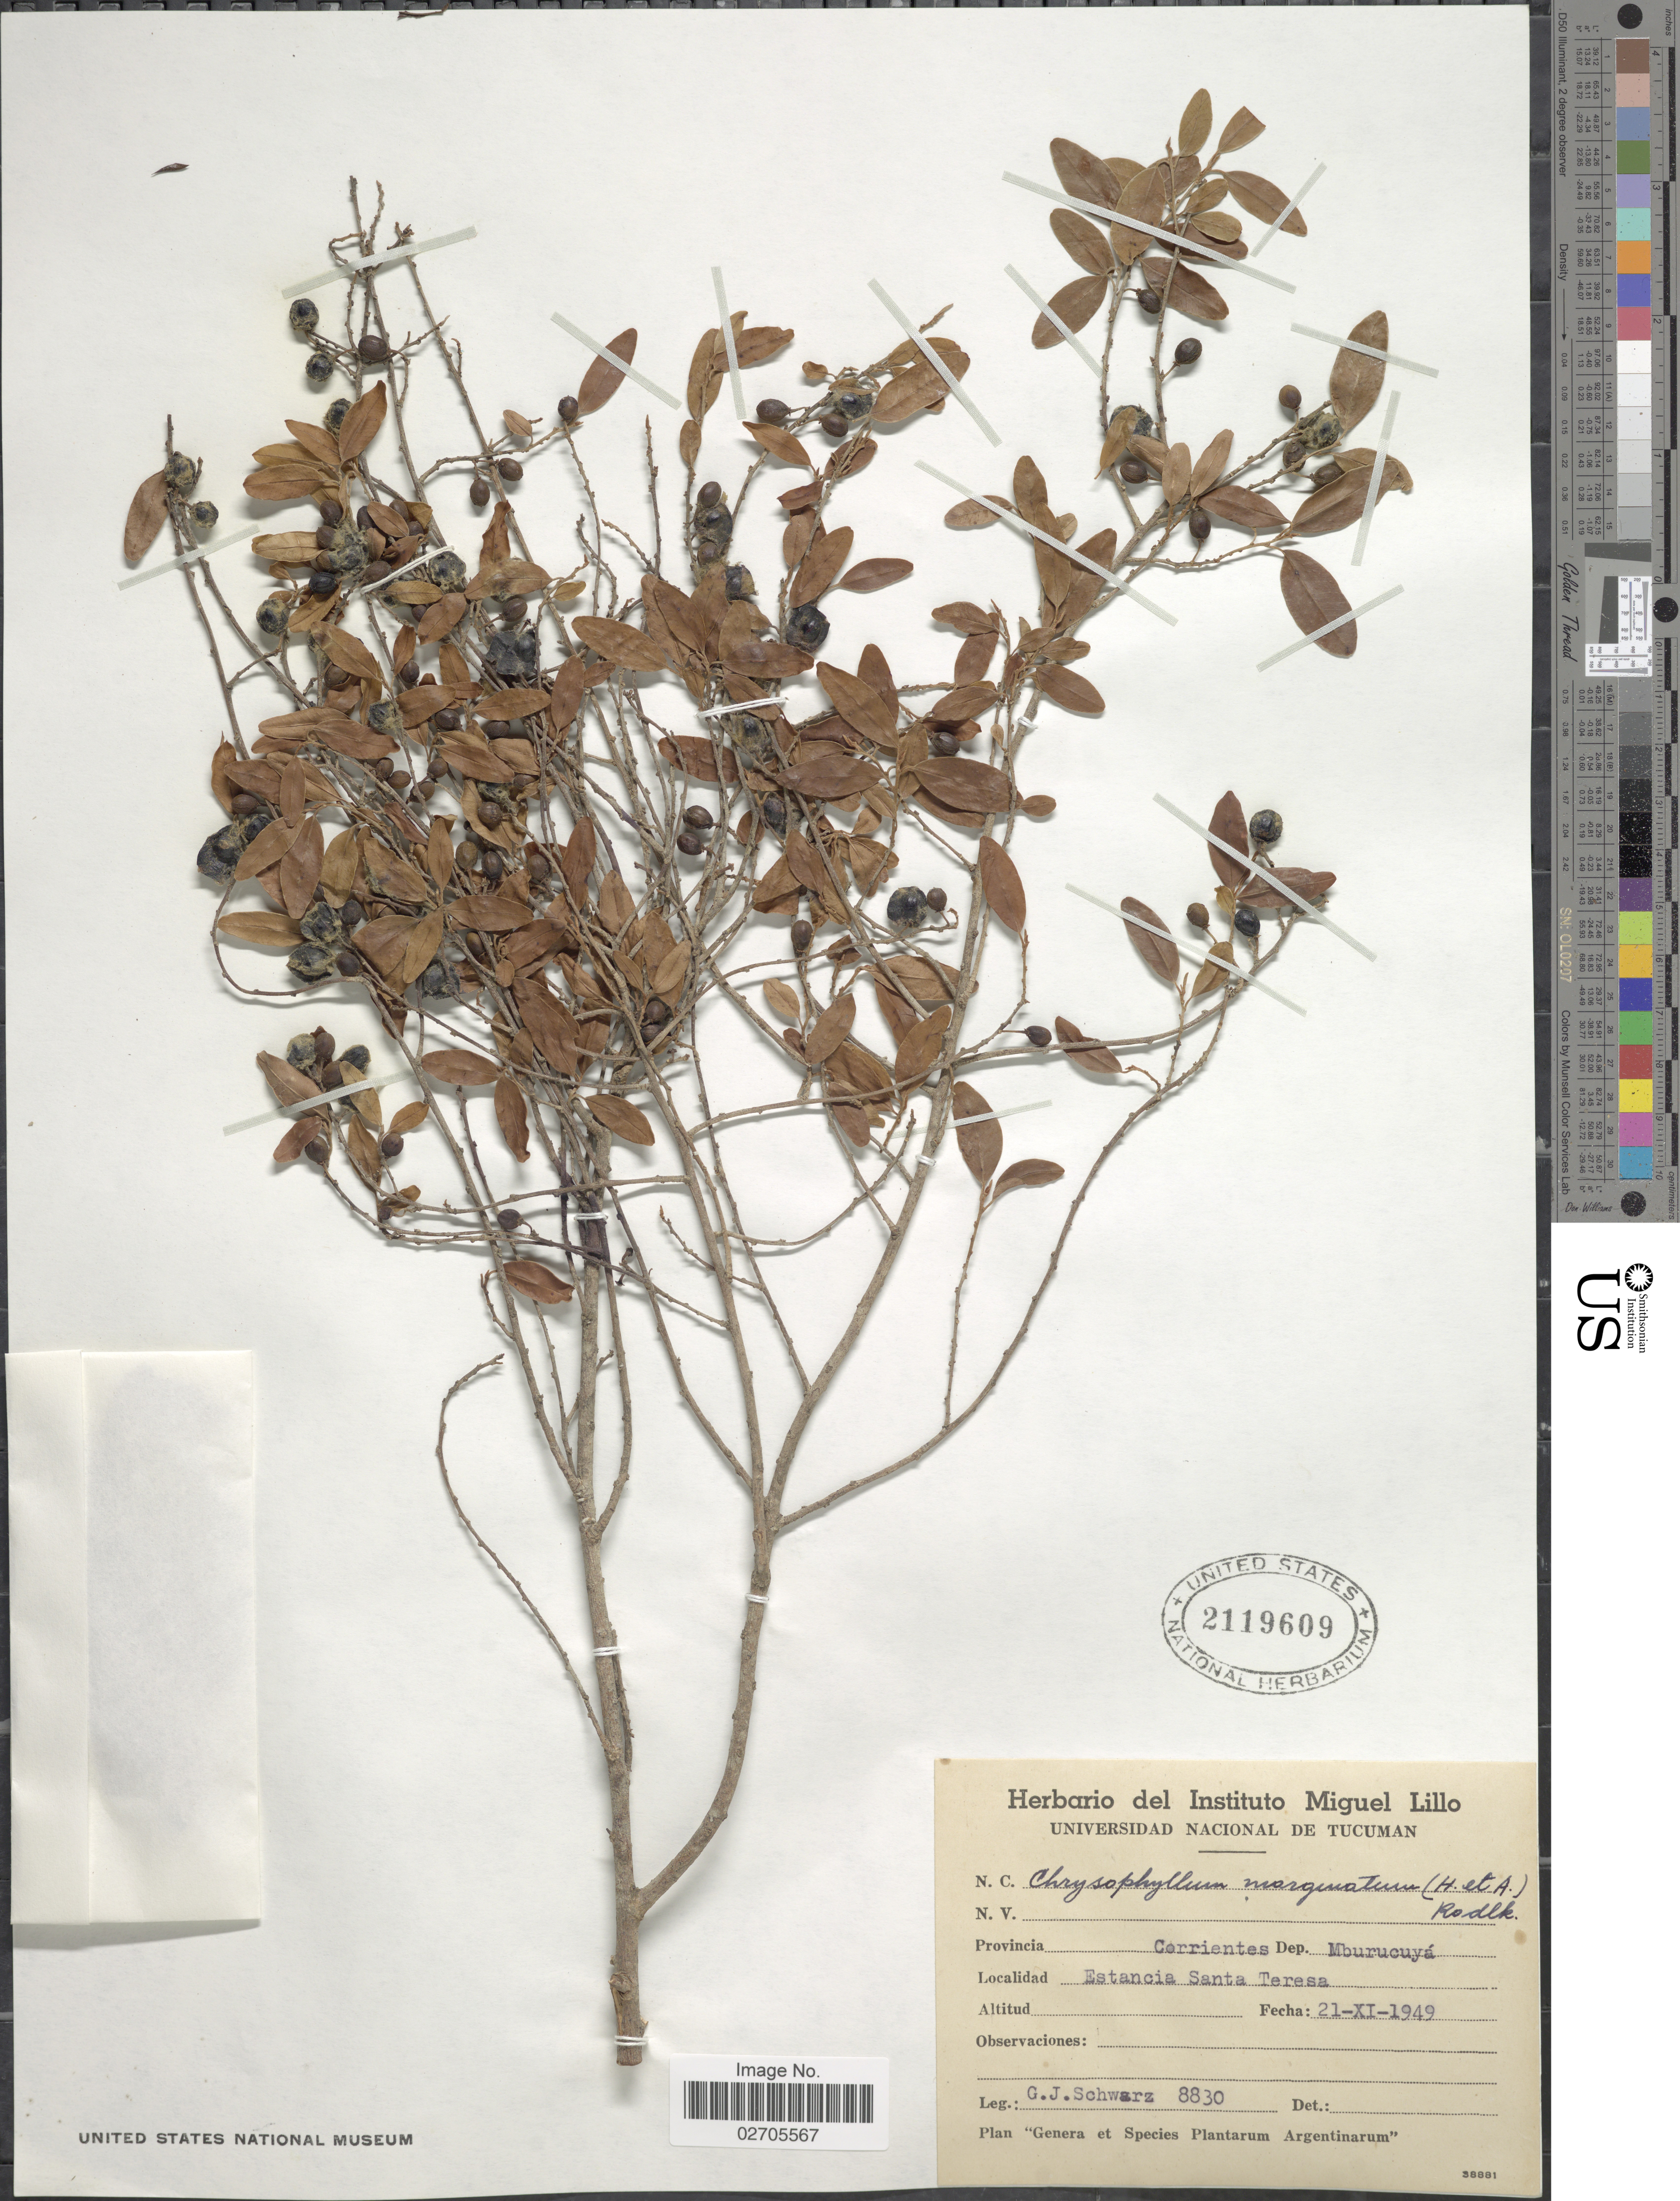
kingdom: Plantae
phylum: Tracheophyta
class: Magnoliopsida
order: Ericales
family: Sapotaceae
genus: Chrysophyllum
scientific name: Chrysophyllum marginatum subsp. marginatum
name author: (Hook. & Arn.) Radlk.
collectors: G. J. Schwarz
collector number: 8830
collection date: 1949-11-21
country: Argentina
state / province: Corrientes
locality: Dep. Mburucuyá, Estancia Santa Teresa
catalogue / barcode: US 2119609